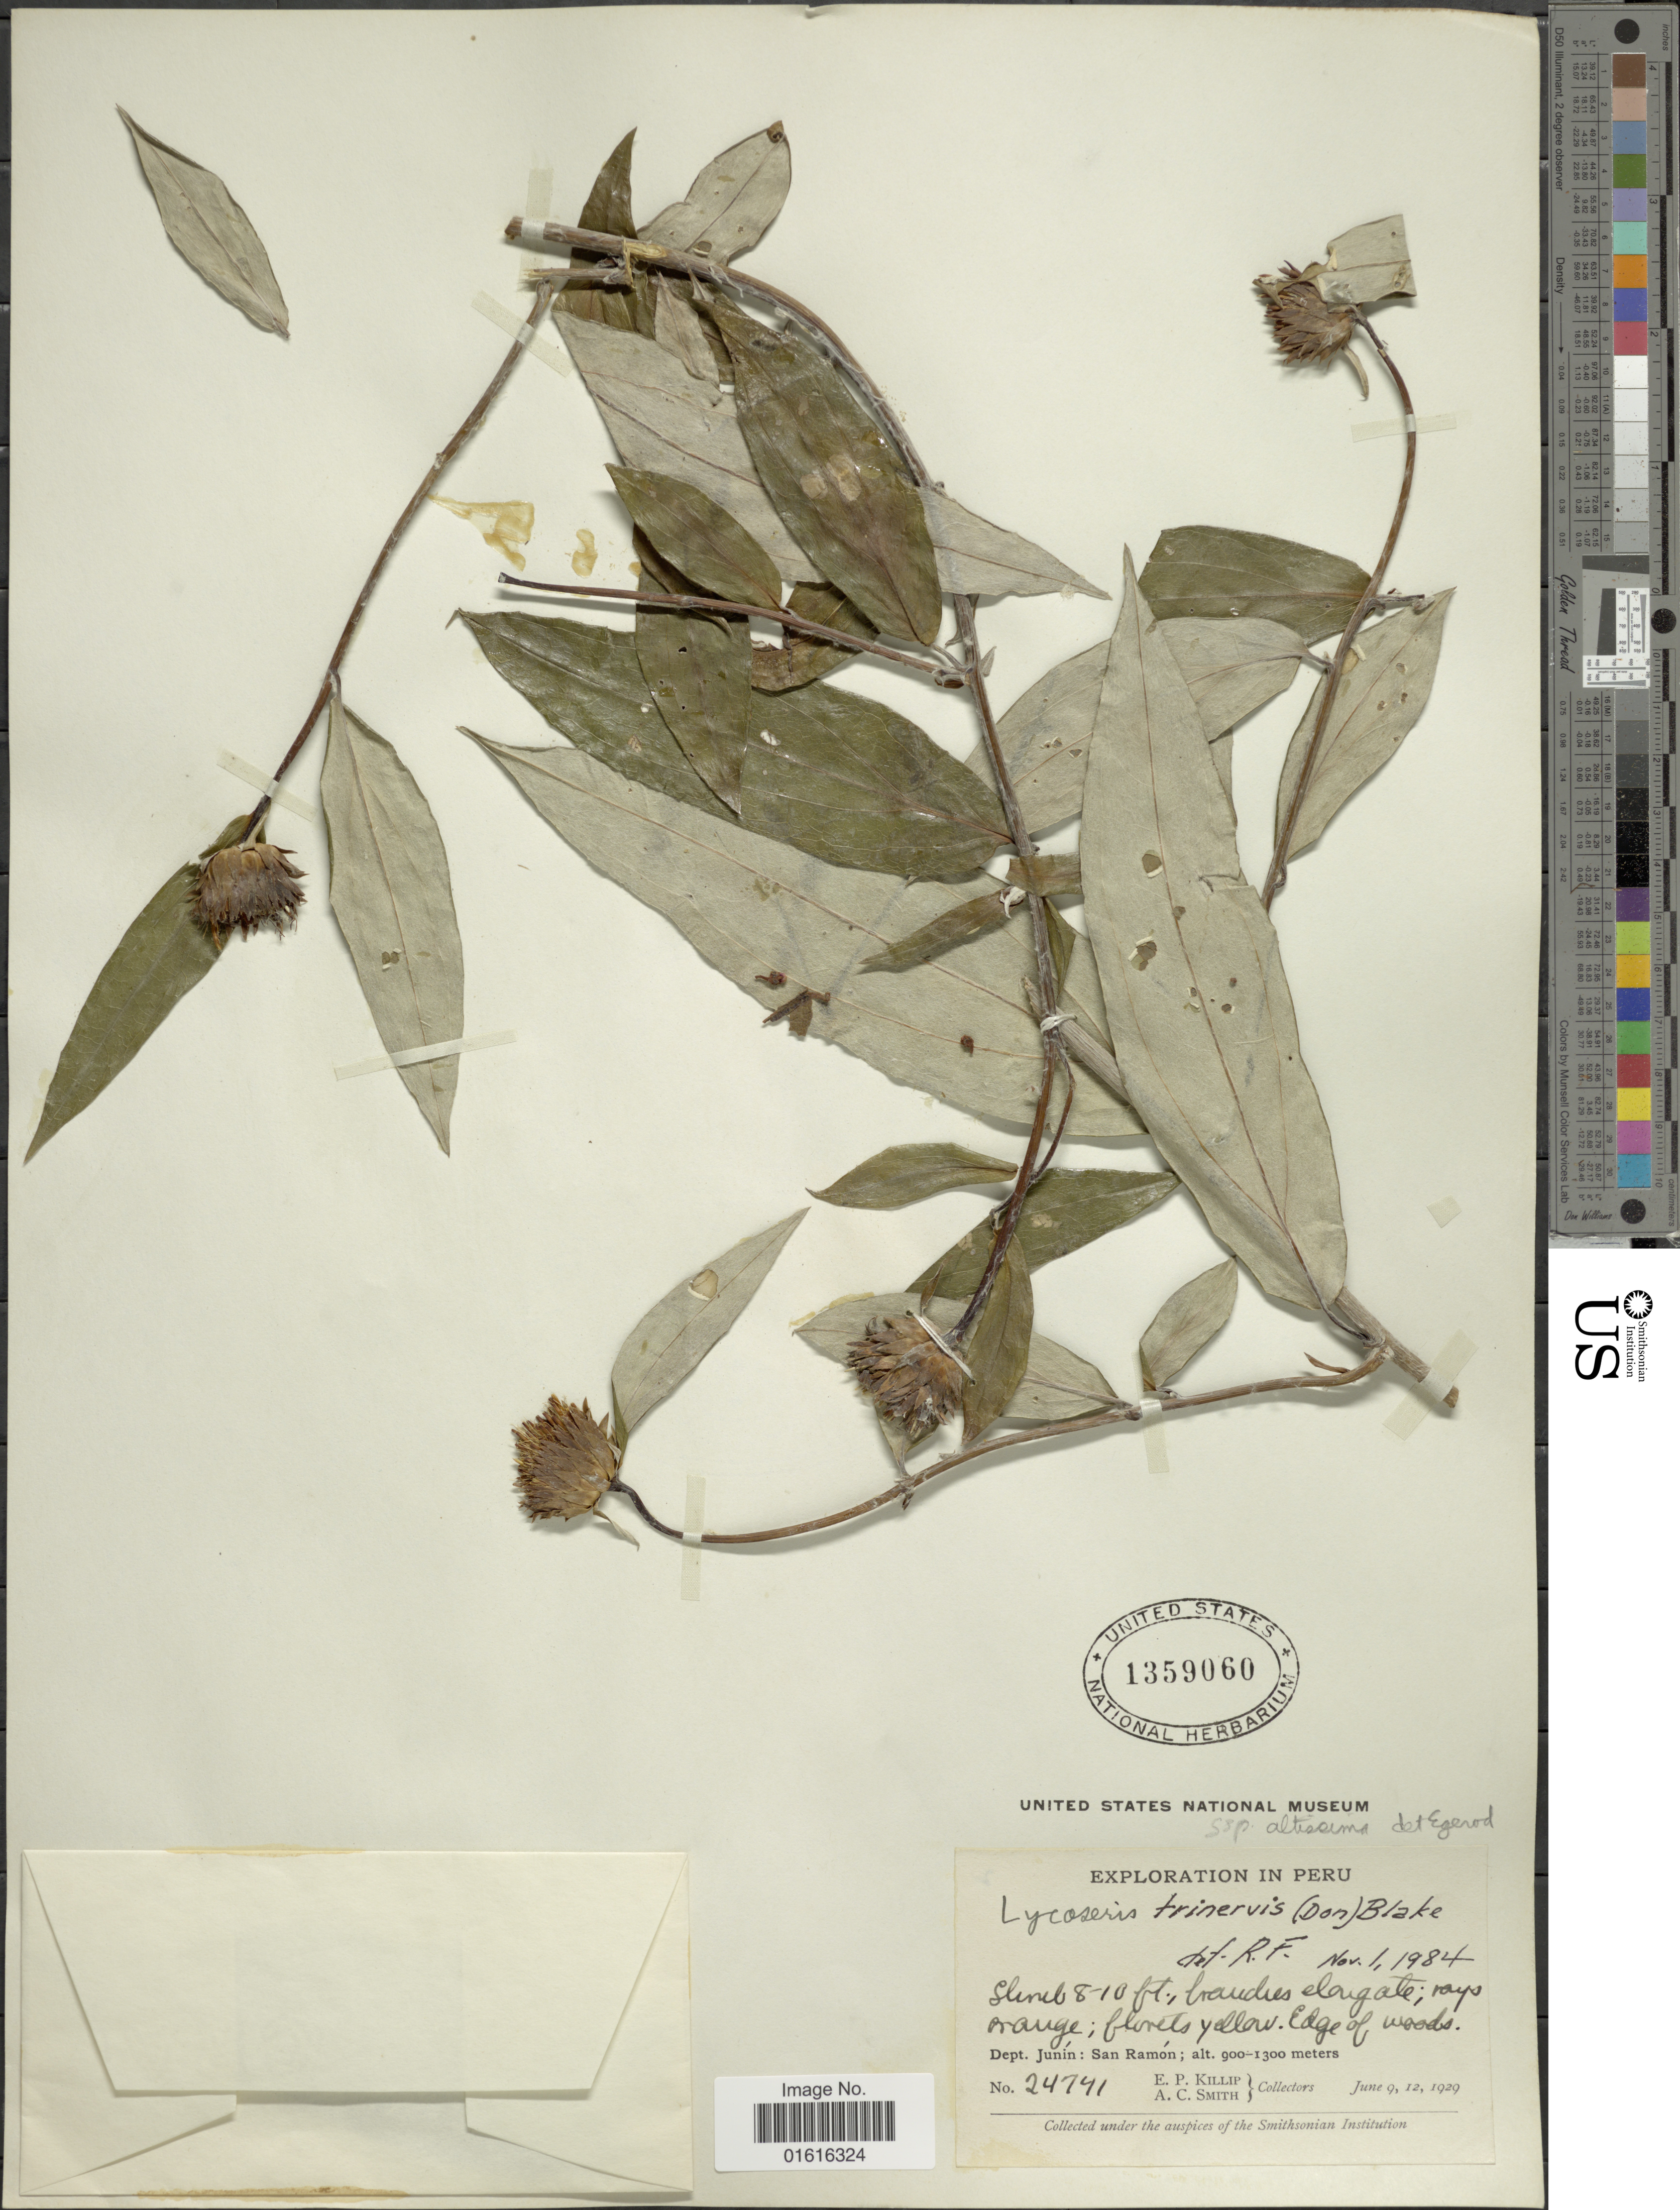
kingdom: Plantae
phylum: Tracheophyta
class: Magnoliopsida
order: Asterales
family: Asteraceae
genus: Lycoseris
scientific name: Lycoseris trinervis subsp. altissima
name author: (Poepp.) K. Egerod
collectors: E. P. Killip & A. C. Smith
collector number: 24741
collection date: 1929-06-09/1929-06-12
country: Peru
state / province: Junín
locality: San Ramon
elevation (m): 900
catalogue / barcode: US 1359060